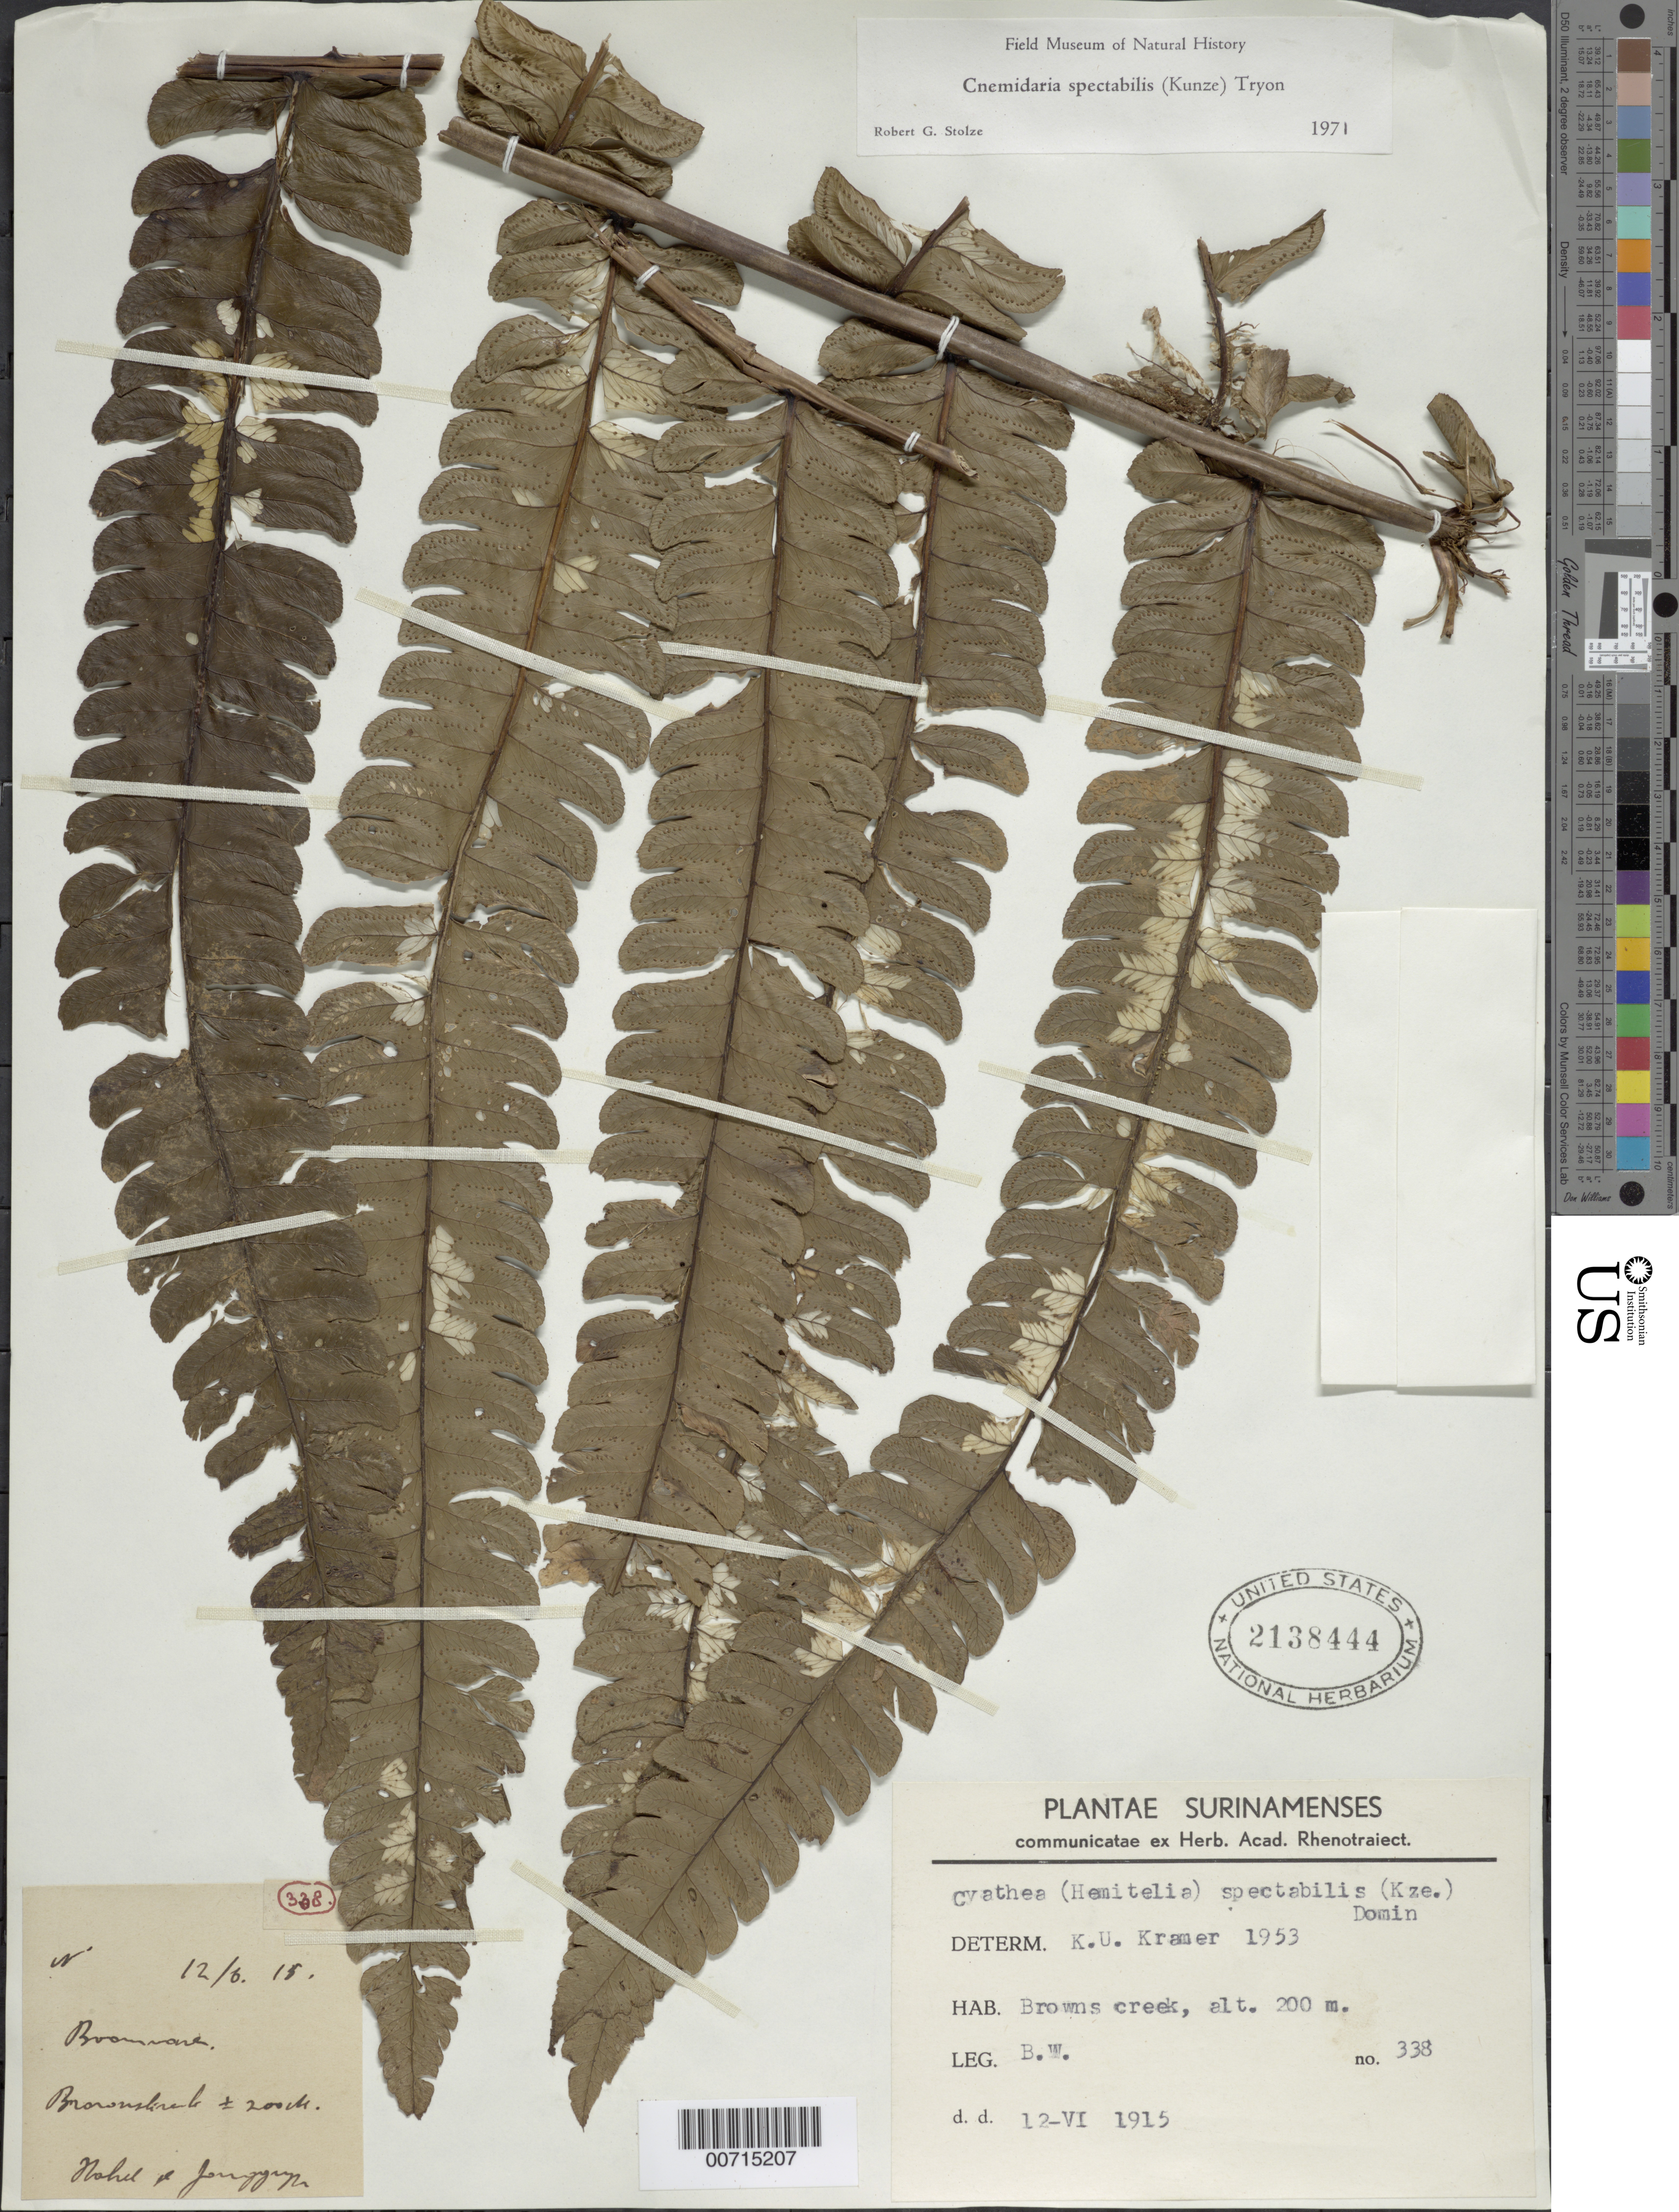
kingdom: Plantae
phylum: Tracheophyta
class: Polypodiopsida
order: Cyatheales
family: Cyatheaceae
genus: Cyathea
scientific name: Cyathea spectabilis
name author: (Kunze) Domin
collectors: Collector illegible, G. Stahel & -. Gonggrijp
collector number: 338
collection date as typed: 12-Jun-15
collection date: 1915-06-12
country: Suriname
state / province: Brokopondo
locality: Brownsberg, Browns Creek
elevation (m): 200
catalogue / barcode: US 2138444